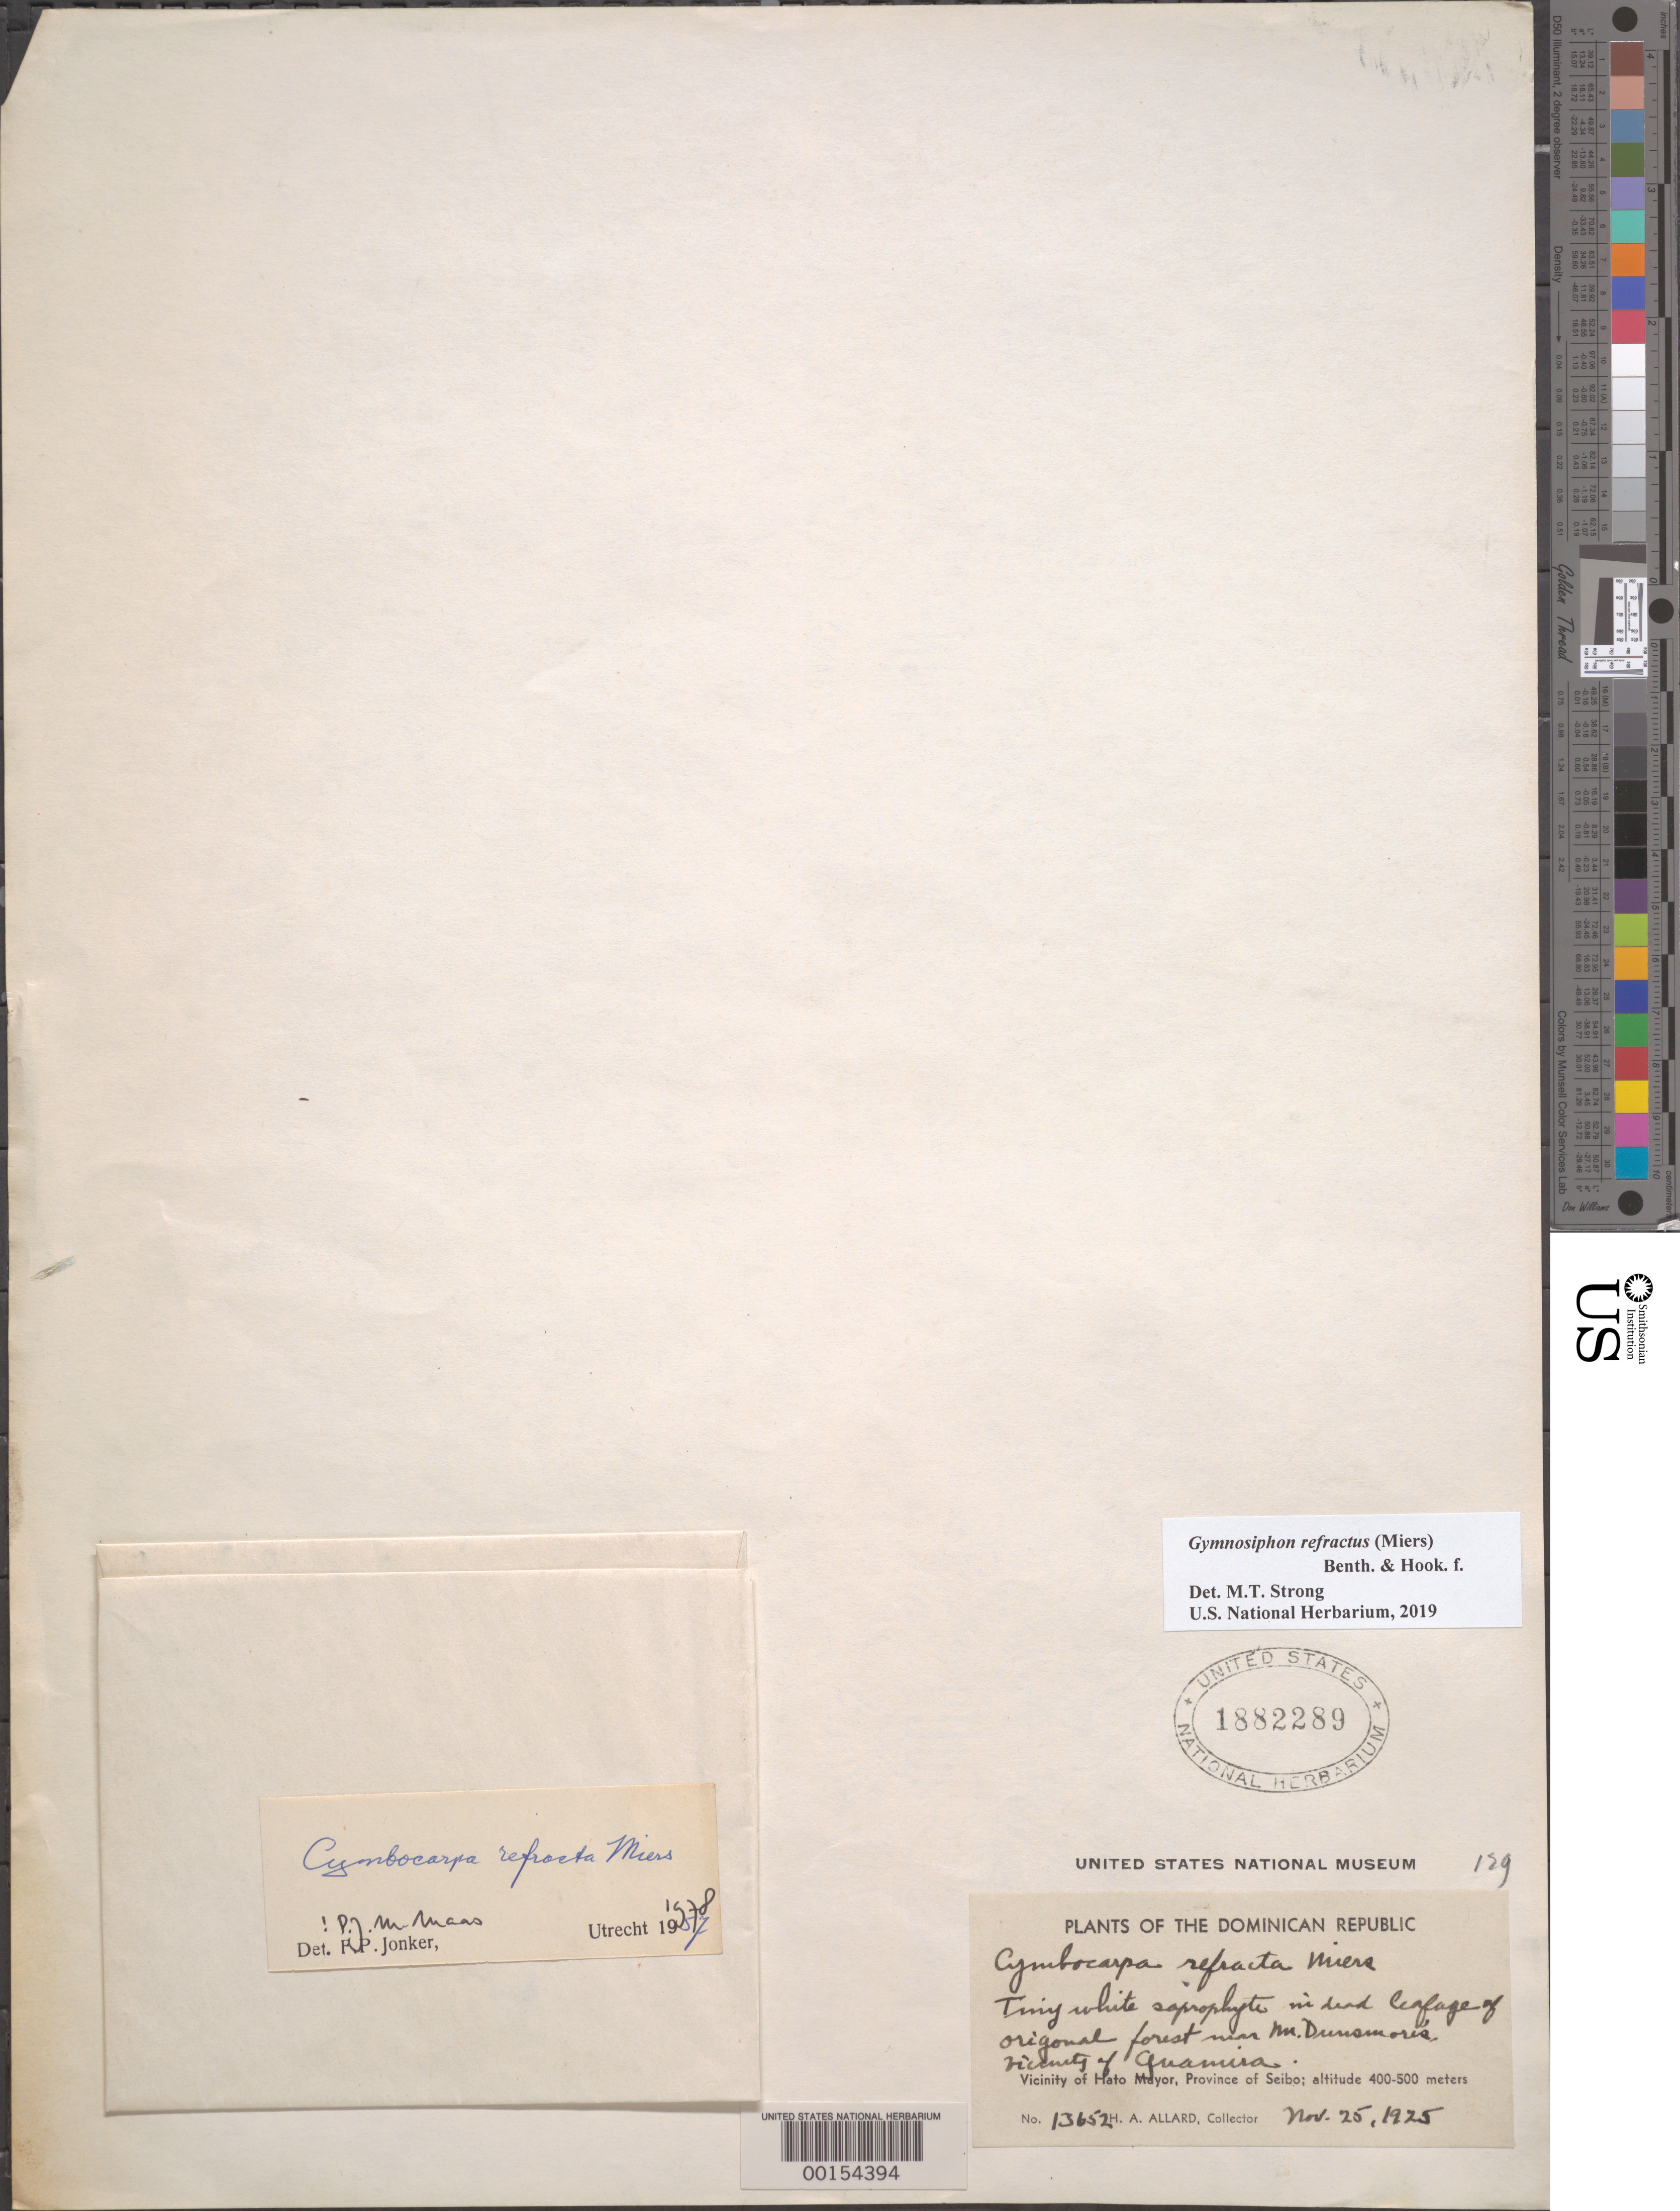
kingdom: Plantae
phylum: Tracheophyta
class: Liliopsida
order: Dioscoreales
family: Burmanniaceae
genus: Gymnosiphon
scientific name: Gymnosiphon refractus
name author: (Miers) Benth. & Hook. f.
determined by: Strong, Mark T., (BOT), Smithsonian Institution - National Museum of Natural History (UNITED STATES)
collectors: H. A. Allard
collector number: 13652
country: Dominican Republic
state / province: El Seibo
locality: Hato Mayor, Mt. Donsmoris, Guamira.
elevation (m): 400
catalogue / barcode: US 1882289